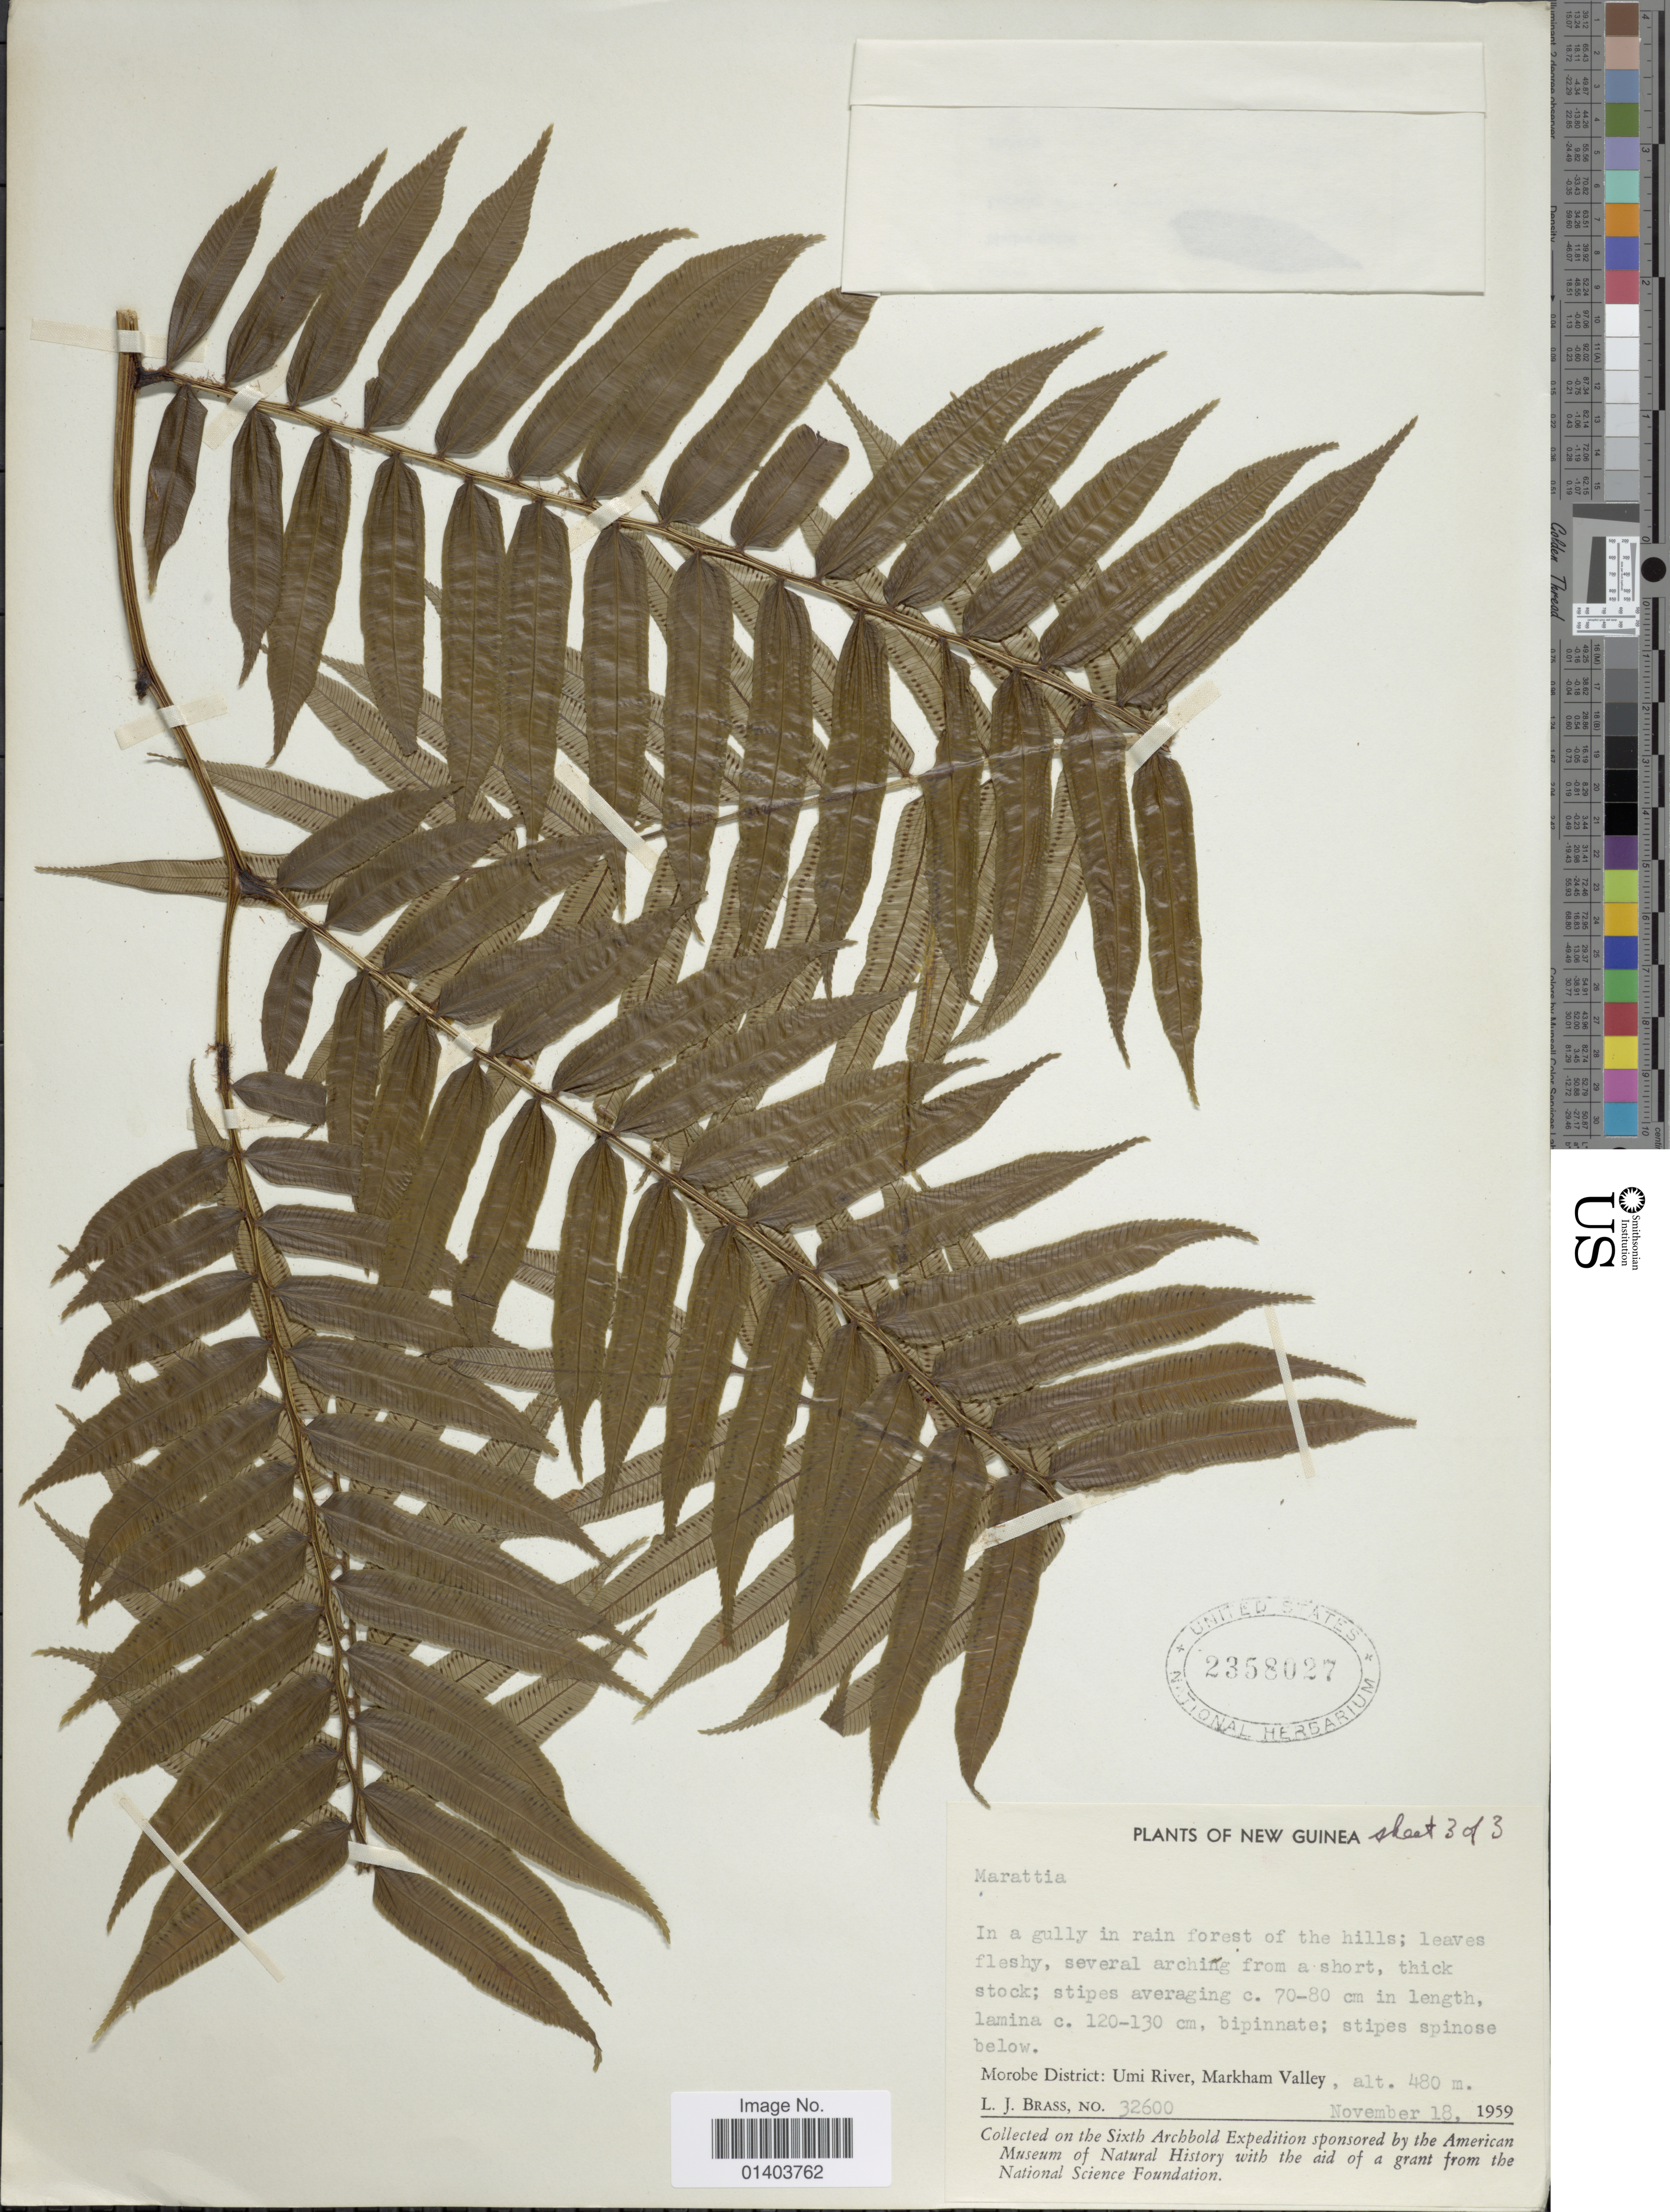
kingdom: Plantae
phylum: Tracheophyta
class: Polypodiopsida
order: Marattiales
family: Marattiaceae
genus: Ptisana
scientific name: Ptisana sp.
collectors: L. J. Brass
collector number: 32600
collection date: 1959-11-18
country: Papua New Guinea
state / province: Morobe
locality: Morobe District: Umi River, Markham Valley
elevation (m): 480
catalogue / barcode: US 2358027